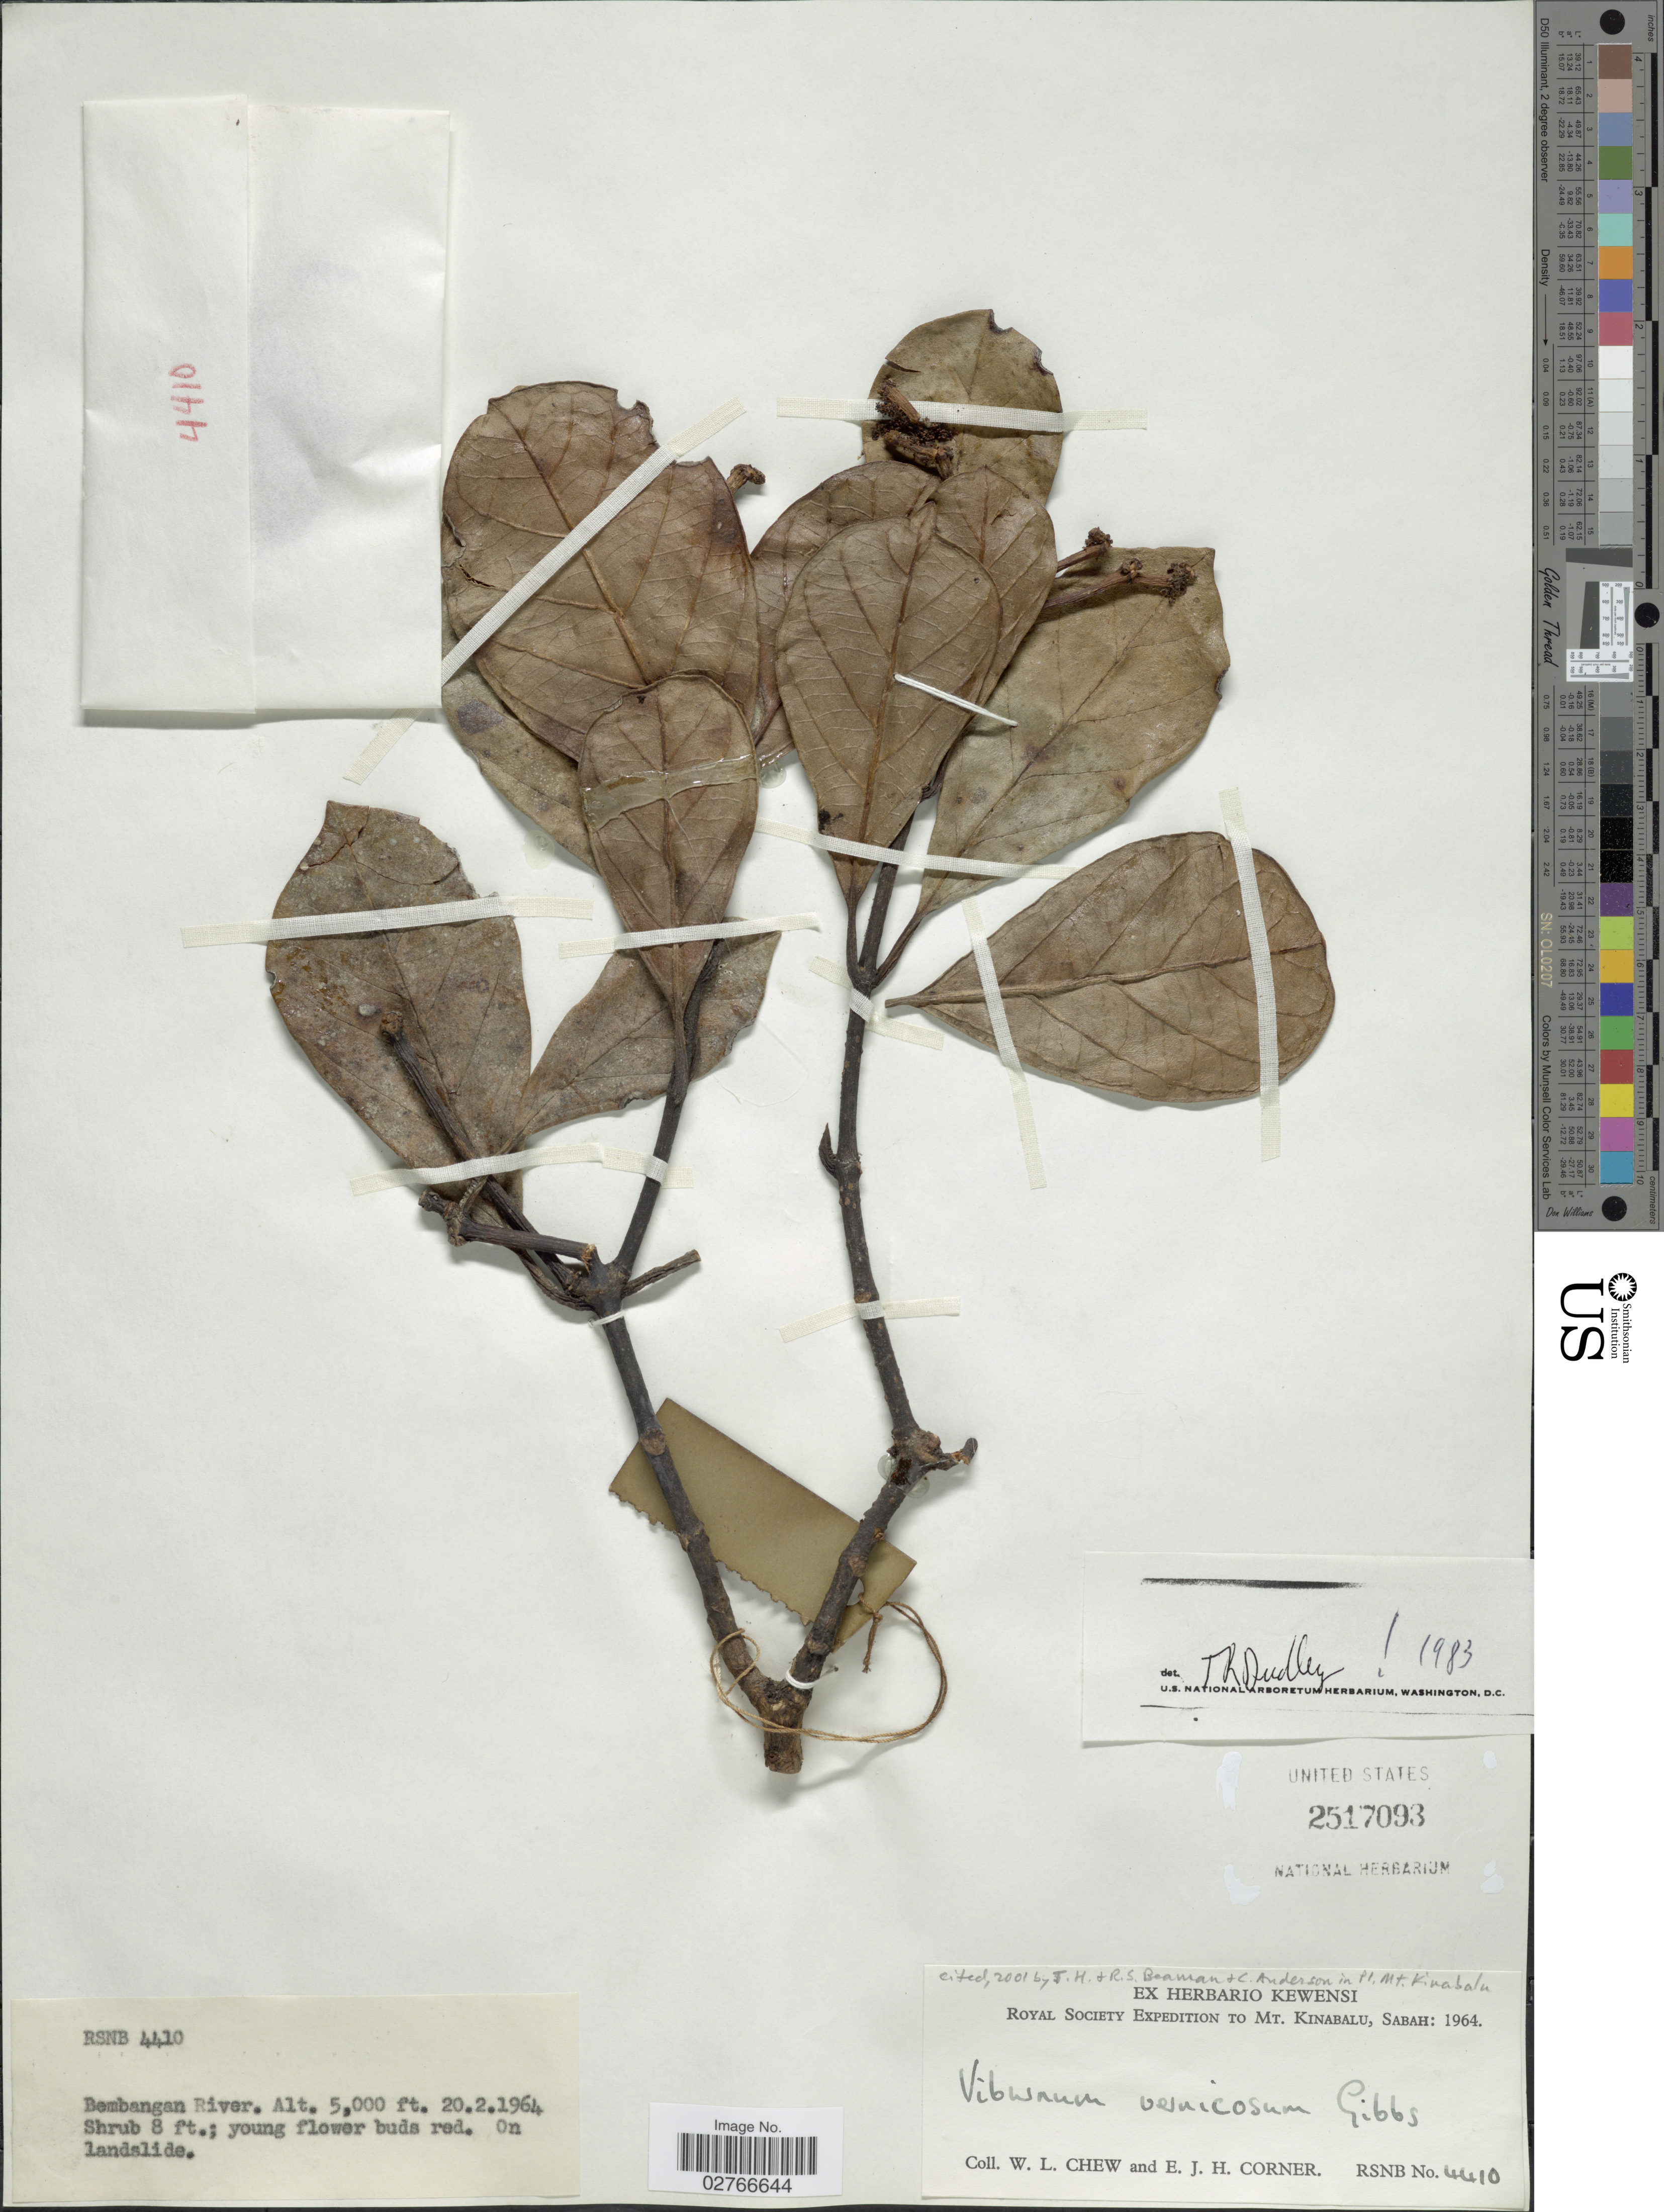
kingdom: Plantae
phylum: Tracheophyta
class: Magnoliopsida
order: Dipsacales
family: Viburnaceae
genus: Viburnum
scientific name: Viburnum vernicosum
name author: Gibbs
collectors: W. Chew & E. Corner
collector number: RSNB 4410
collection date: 1964-02-20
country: Malaysia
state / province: Sabah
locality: Mt. Kinabalu. Bembangan River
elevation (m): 1524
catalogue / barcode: US 2517093